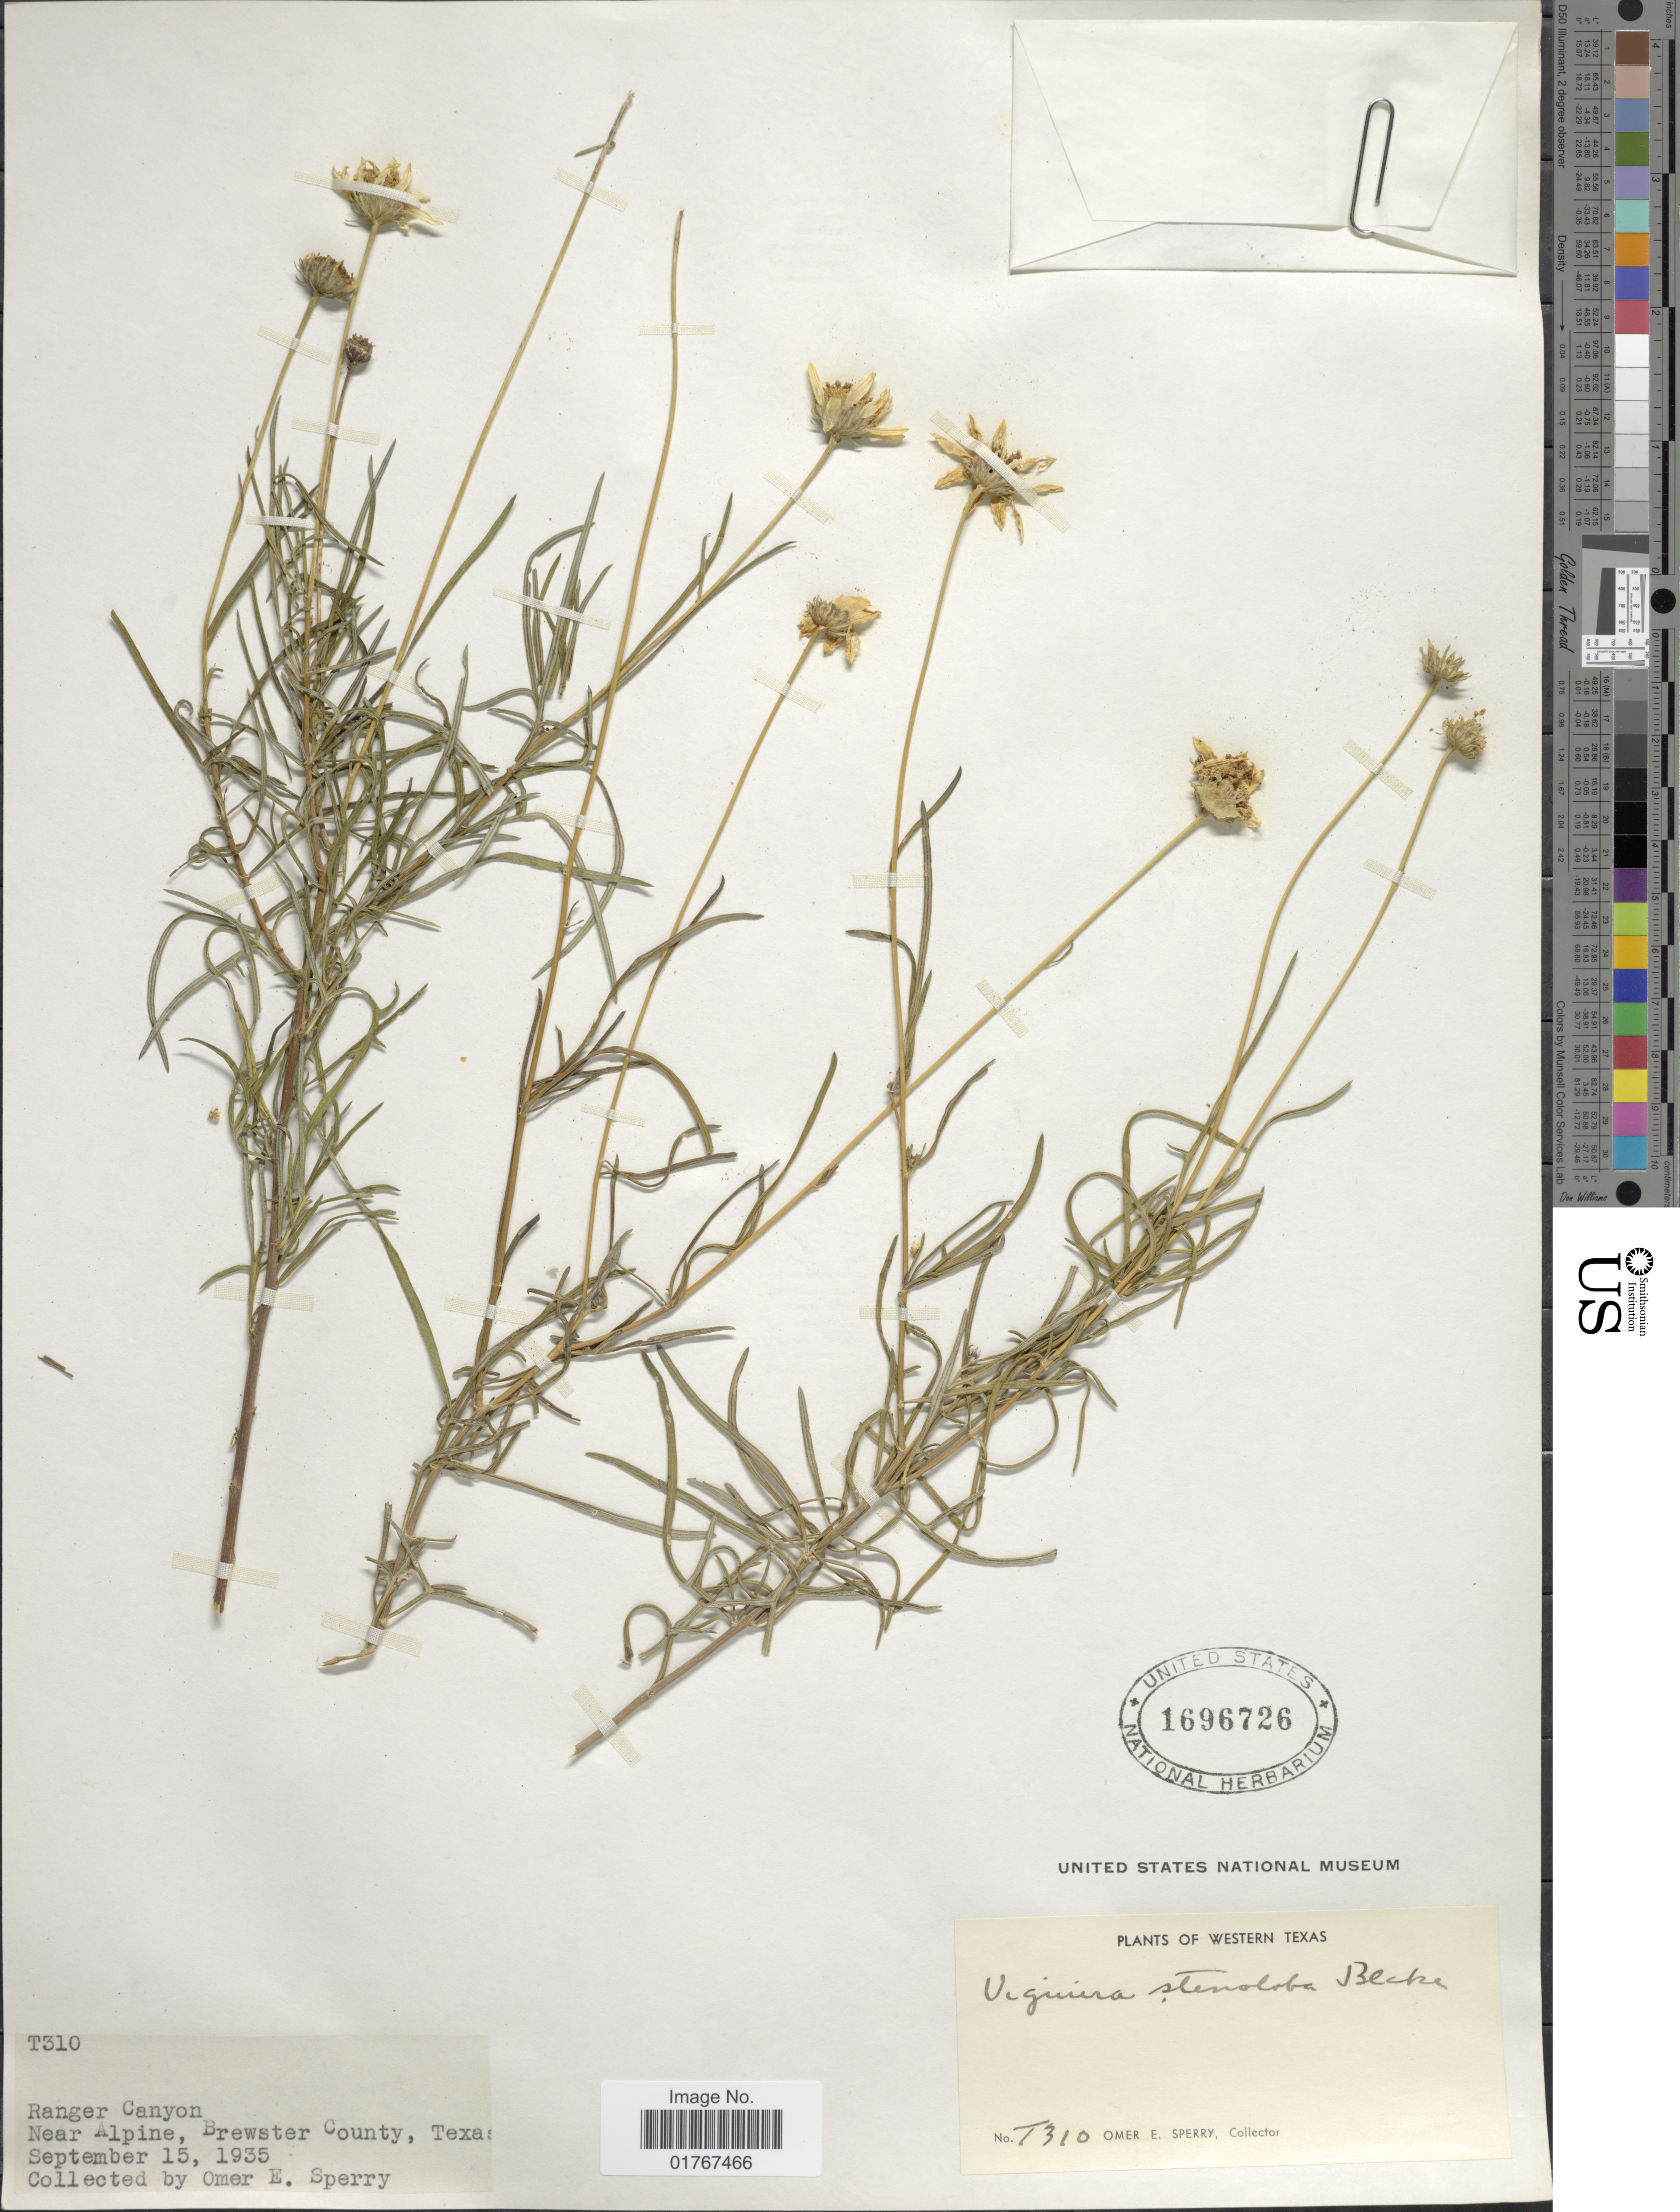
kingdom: Plantae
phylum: Tracheophyta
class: Magnoliopsida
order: Asterales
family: Asteraceae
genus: Viguiera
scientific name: Viguiera stenoloba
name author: S.F. Blake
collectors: O. E. Sperry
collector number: T310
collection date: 1935-09-15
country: United States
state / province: Texas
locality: Western Texas, Ranger Canyon, Near Alpine, Brewster County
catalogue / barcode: US 1696726